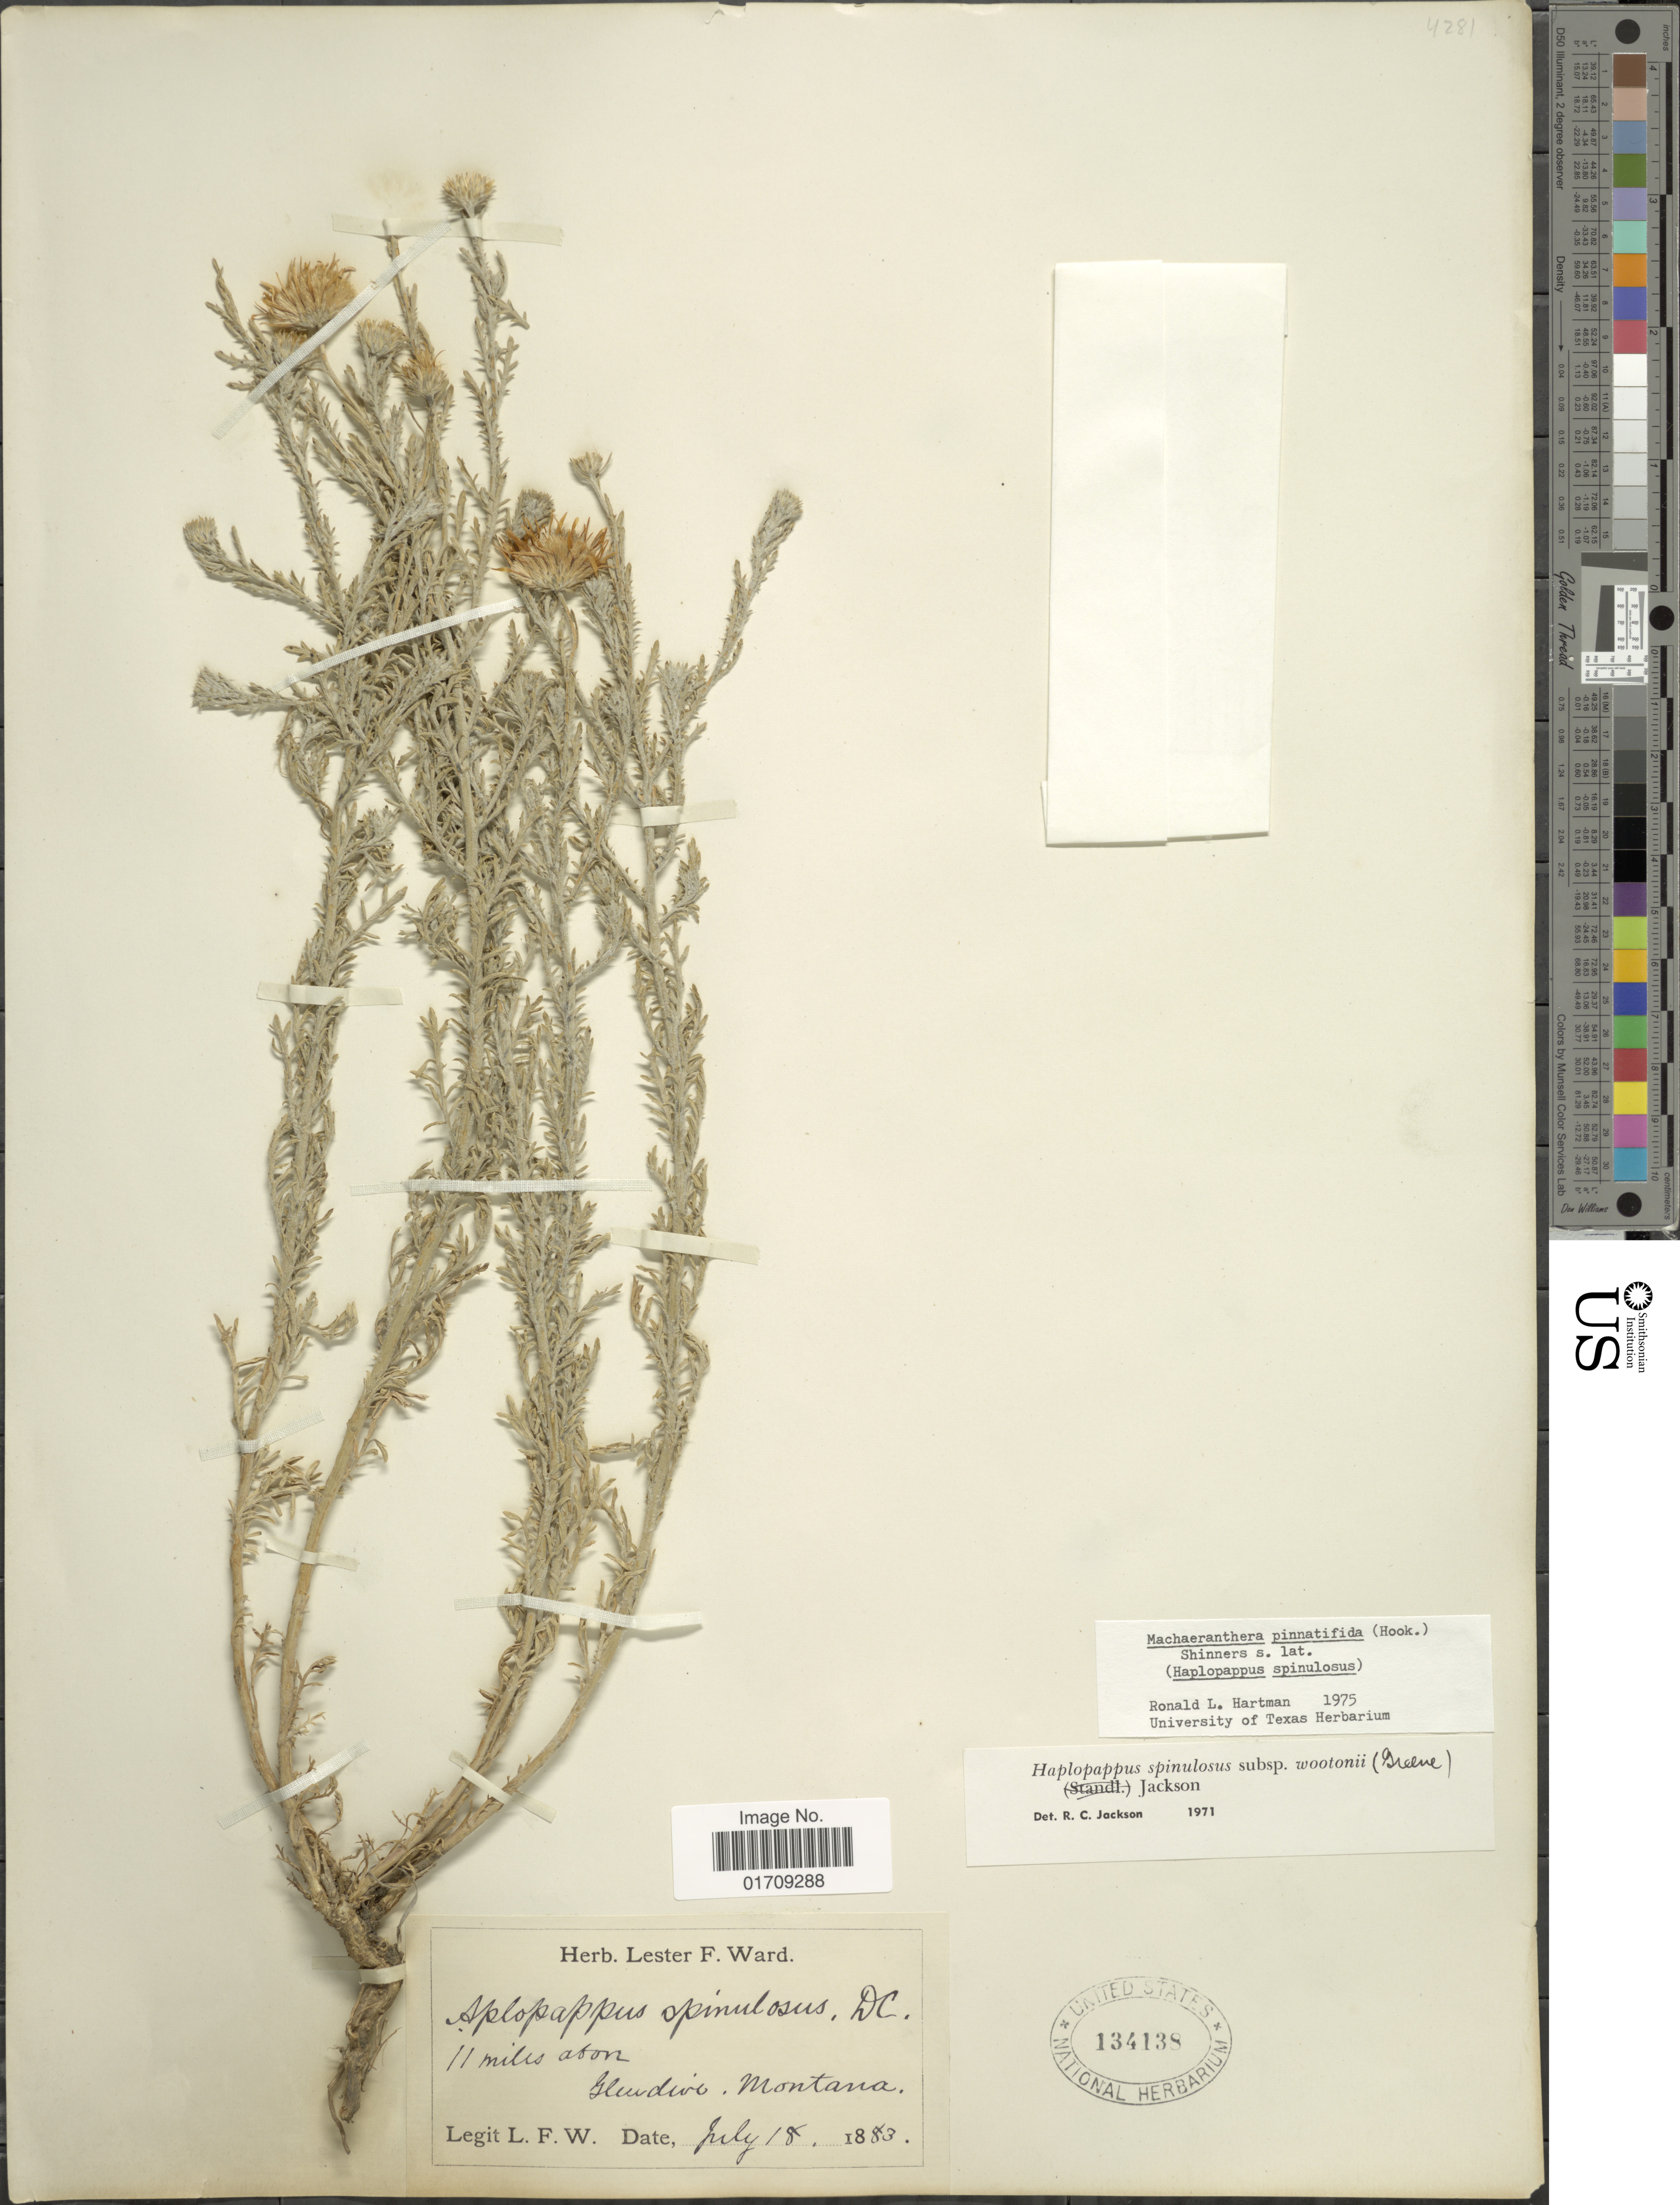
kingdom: Plantae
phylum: Tracheophyta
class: Magnoliopsida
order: Asterales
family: Asteraceae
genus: Machaeranthera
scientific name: Machaeranthera pinnatifida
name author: (Hook.) Shinners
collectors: L. F. Ward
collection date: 1883-07-18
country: United States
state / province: Montana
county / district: Dawson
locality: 11 miles above Glendive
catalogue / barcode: US 134138